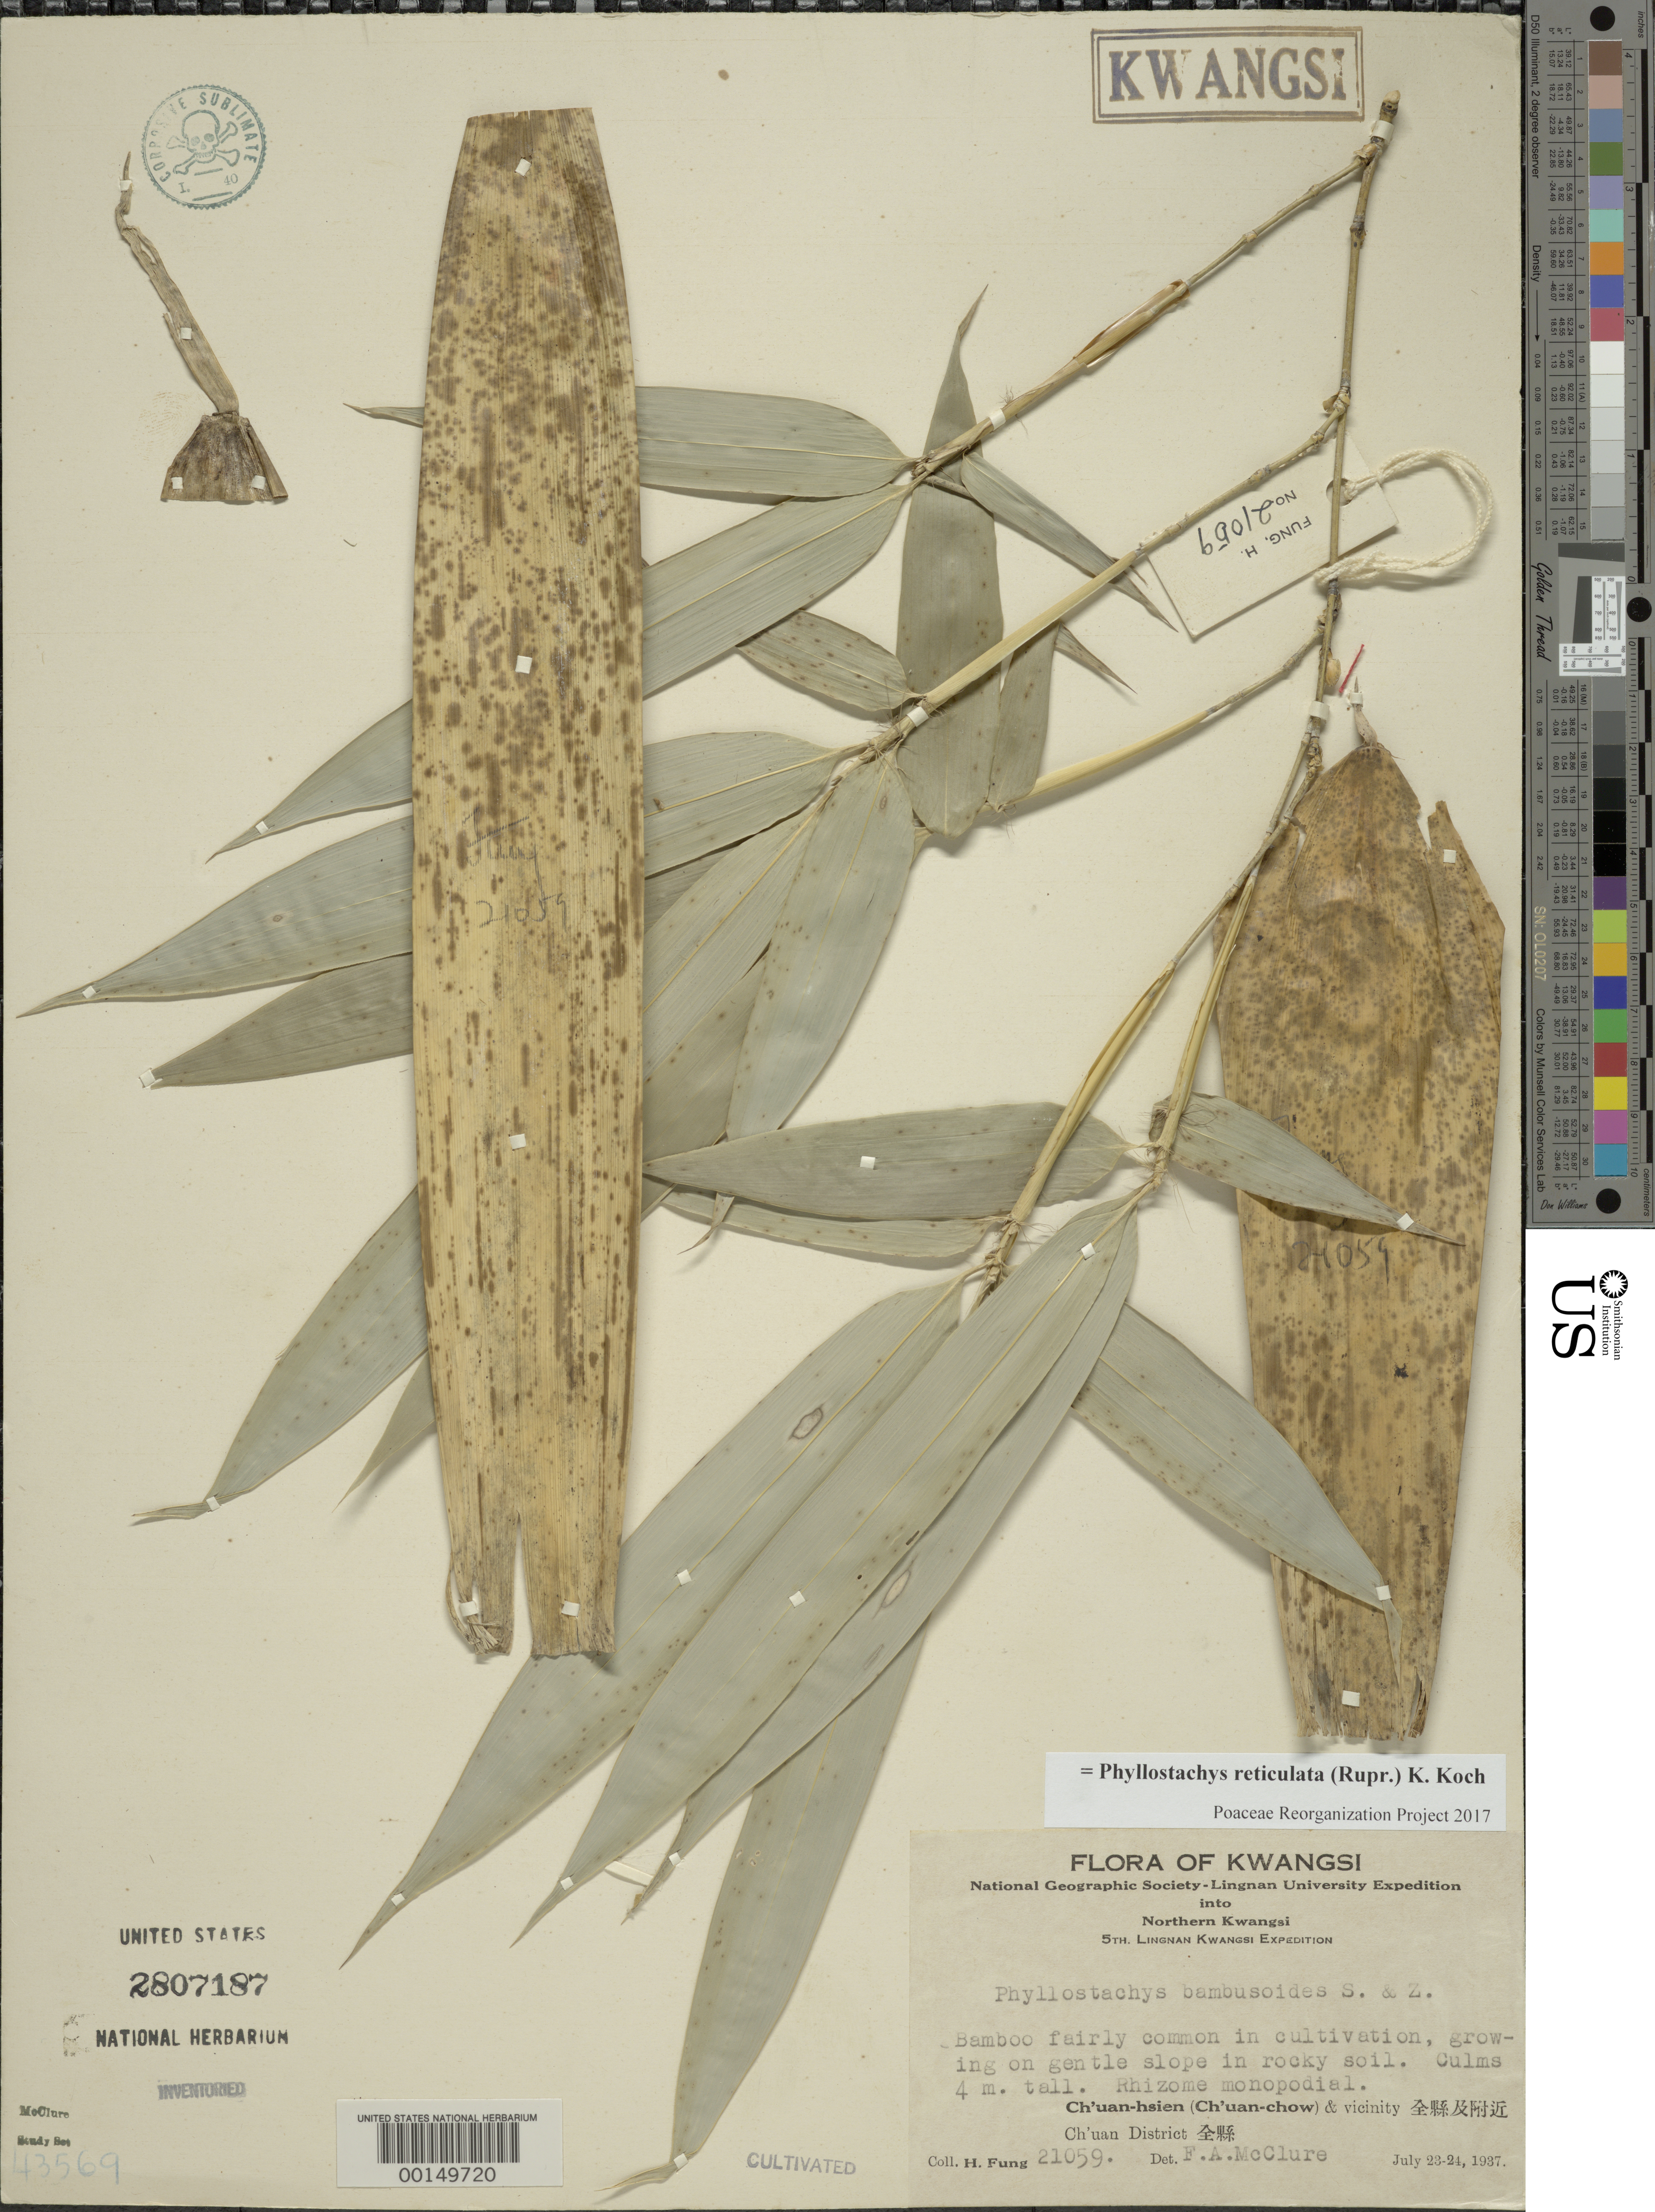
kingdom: Plantae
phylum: Tracheophyta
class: Liliopsida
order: Poales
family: Poaceae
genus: Phyllostachys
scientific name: Phyllostachys reticulata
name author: (Rupr.) K. Koch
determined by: Poaceae Reorganization Project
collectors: H. L. Fung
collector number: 21059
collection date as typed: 23 Jul 1937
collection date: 1937-07-23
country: China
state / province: Guangxi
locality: Ch'uan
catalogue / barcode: US 2807187